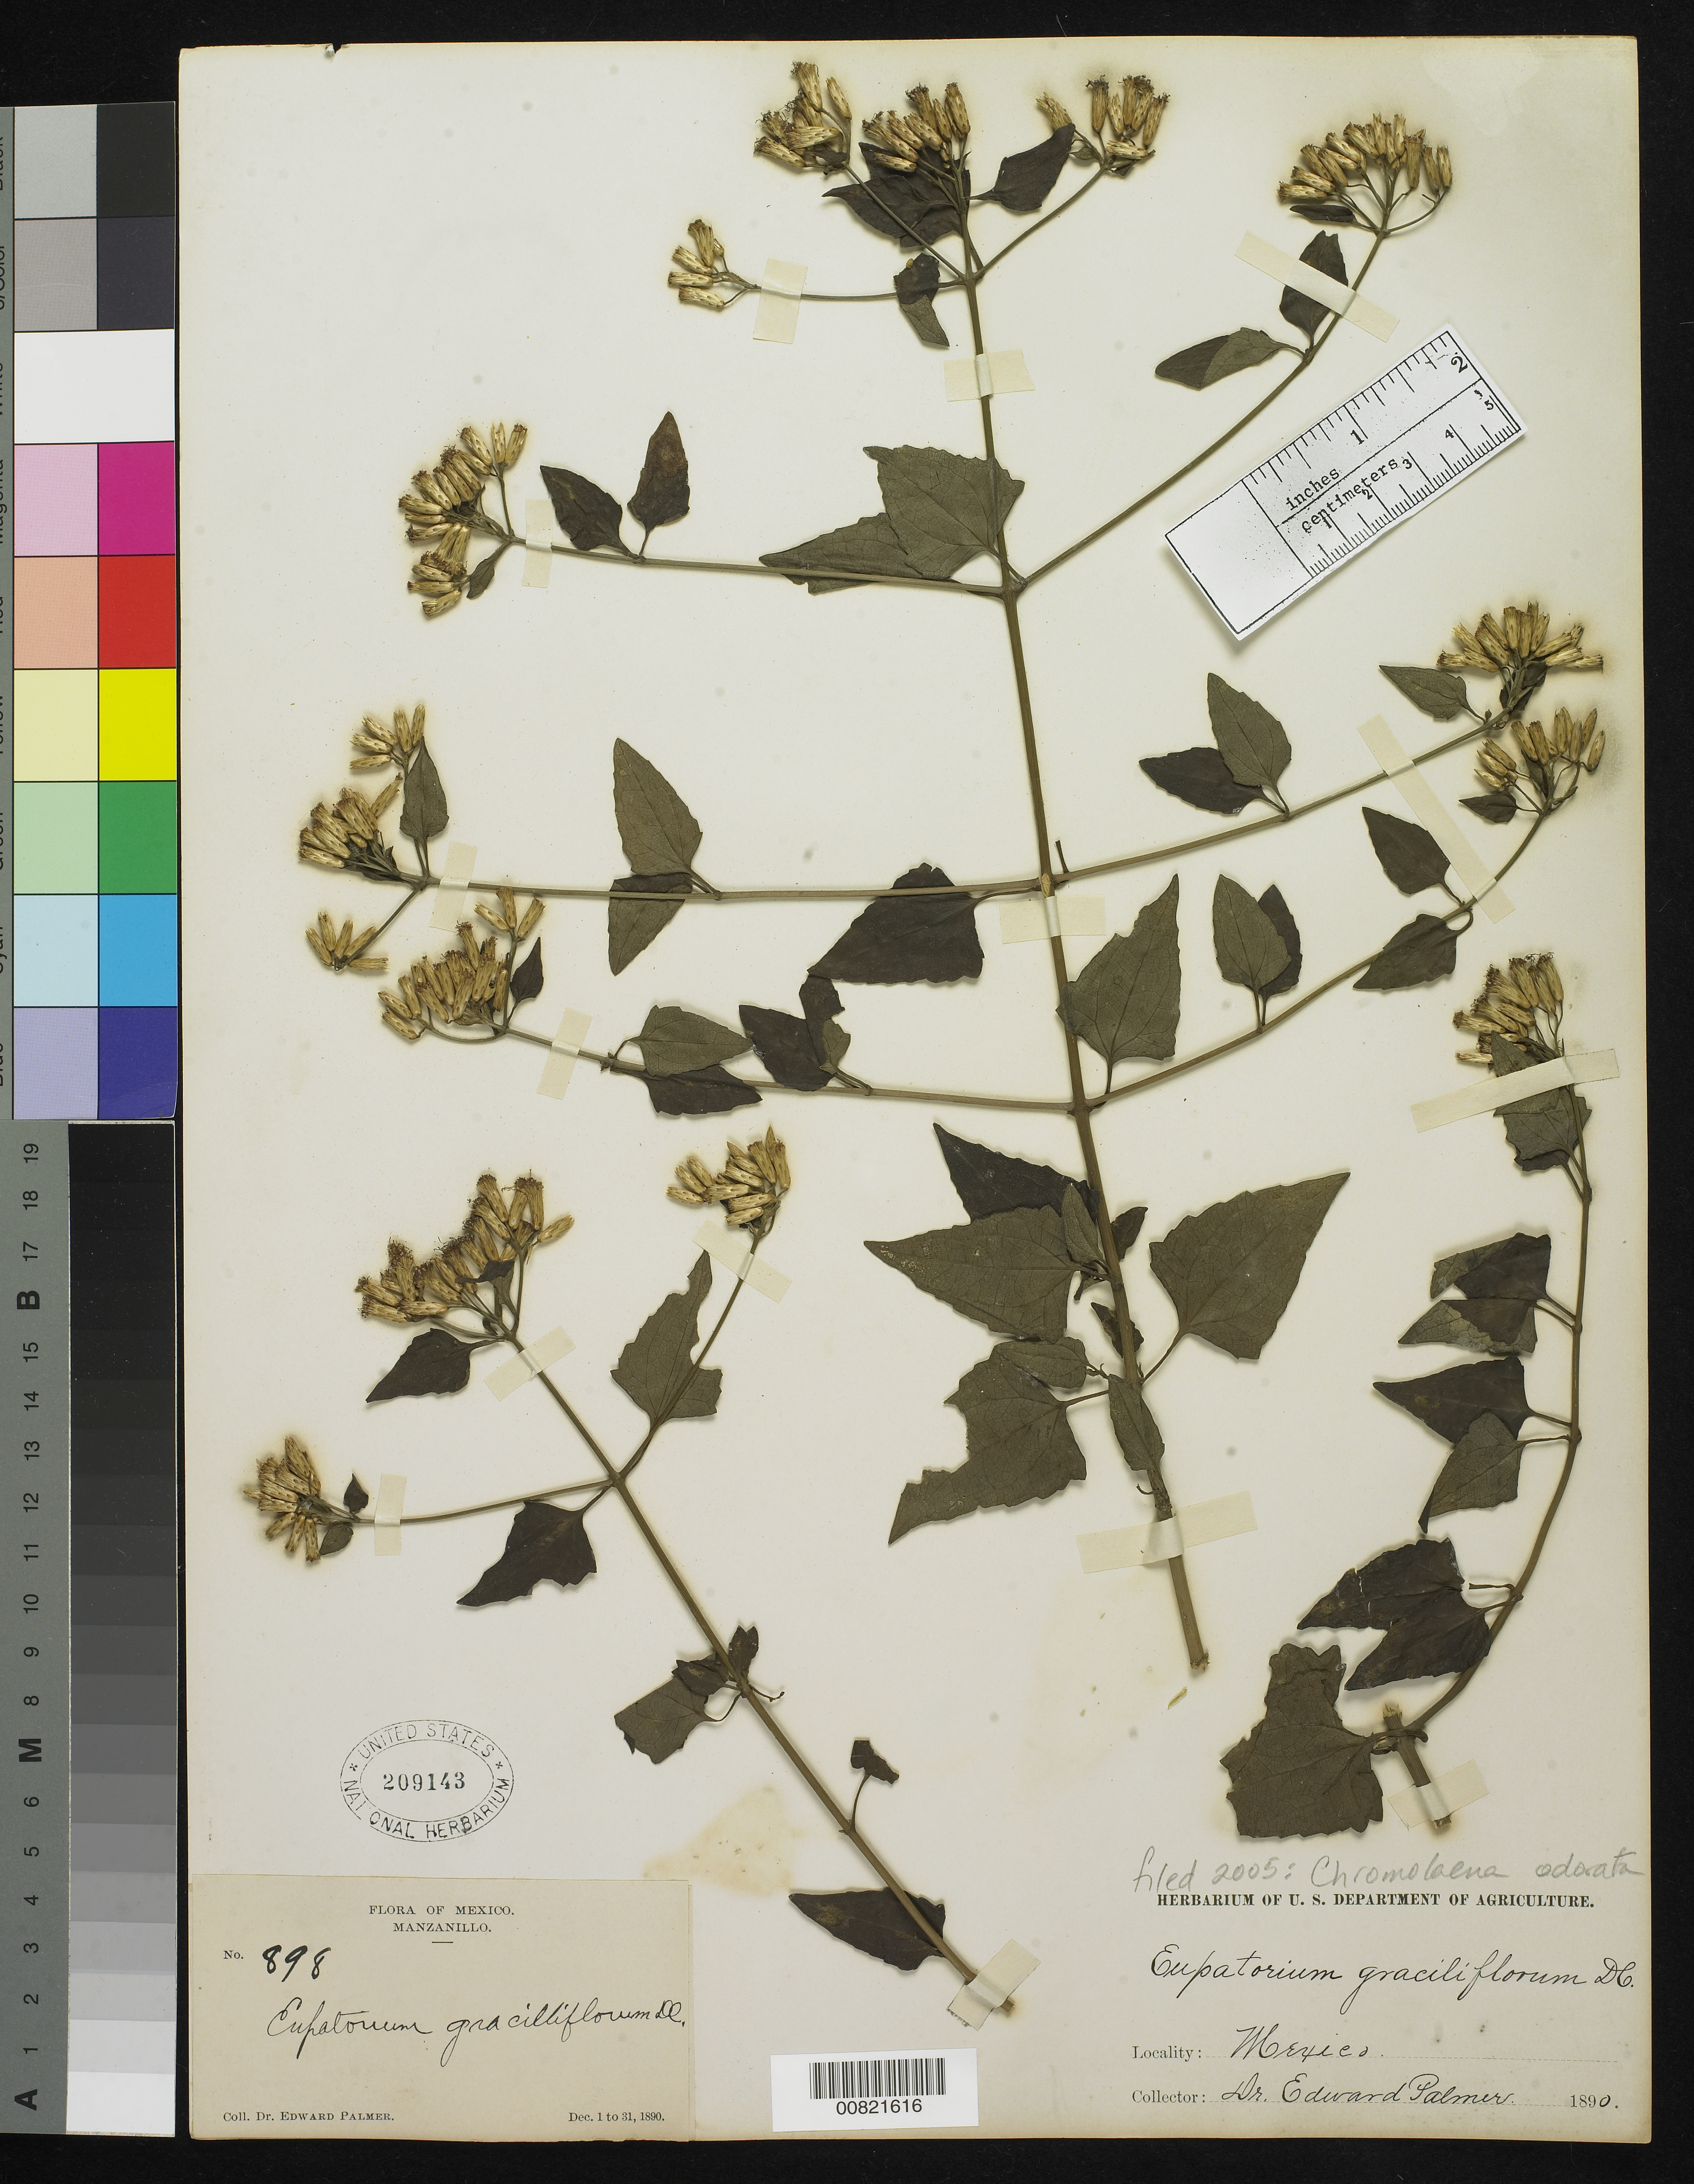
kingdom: Plantae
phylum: Tracheophyta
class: Magnoliopsida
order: Asterales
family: Asteraceae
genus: Chromolaena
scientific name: Chromolaena odorata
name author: (L.) R.M. King & H. Rob.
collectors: E. Palmer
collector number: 898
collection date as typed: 01 Dec 1890 to 31 Dec 1890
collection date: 1890-12-01/1890-12-31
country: Mexico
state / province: Colima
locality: Manzanillo, Colima.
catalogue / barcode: US 209143